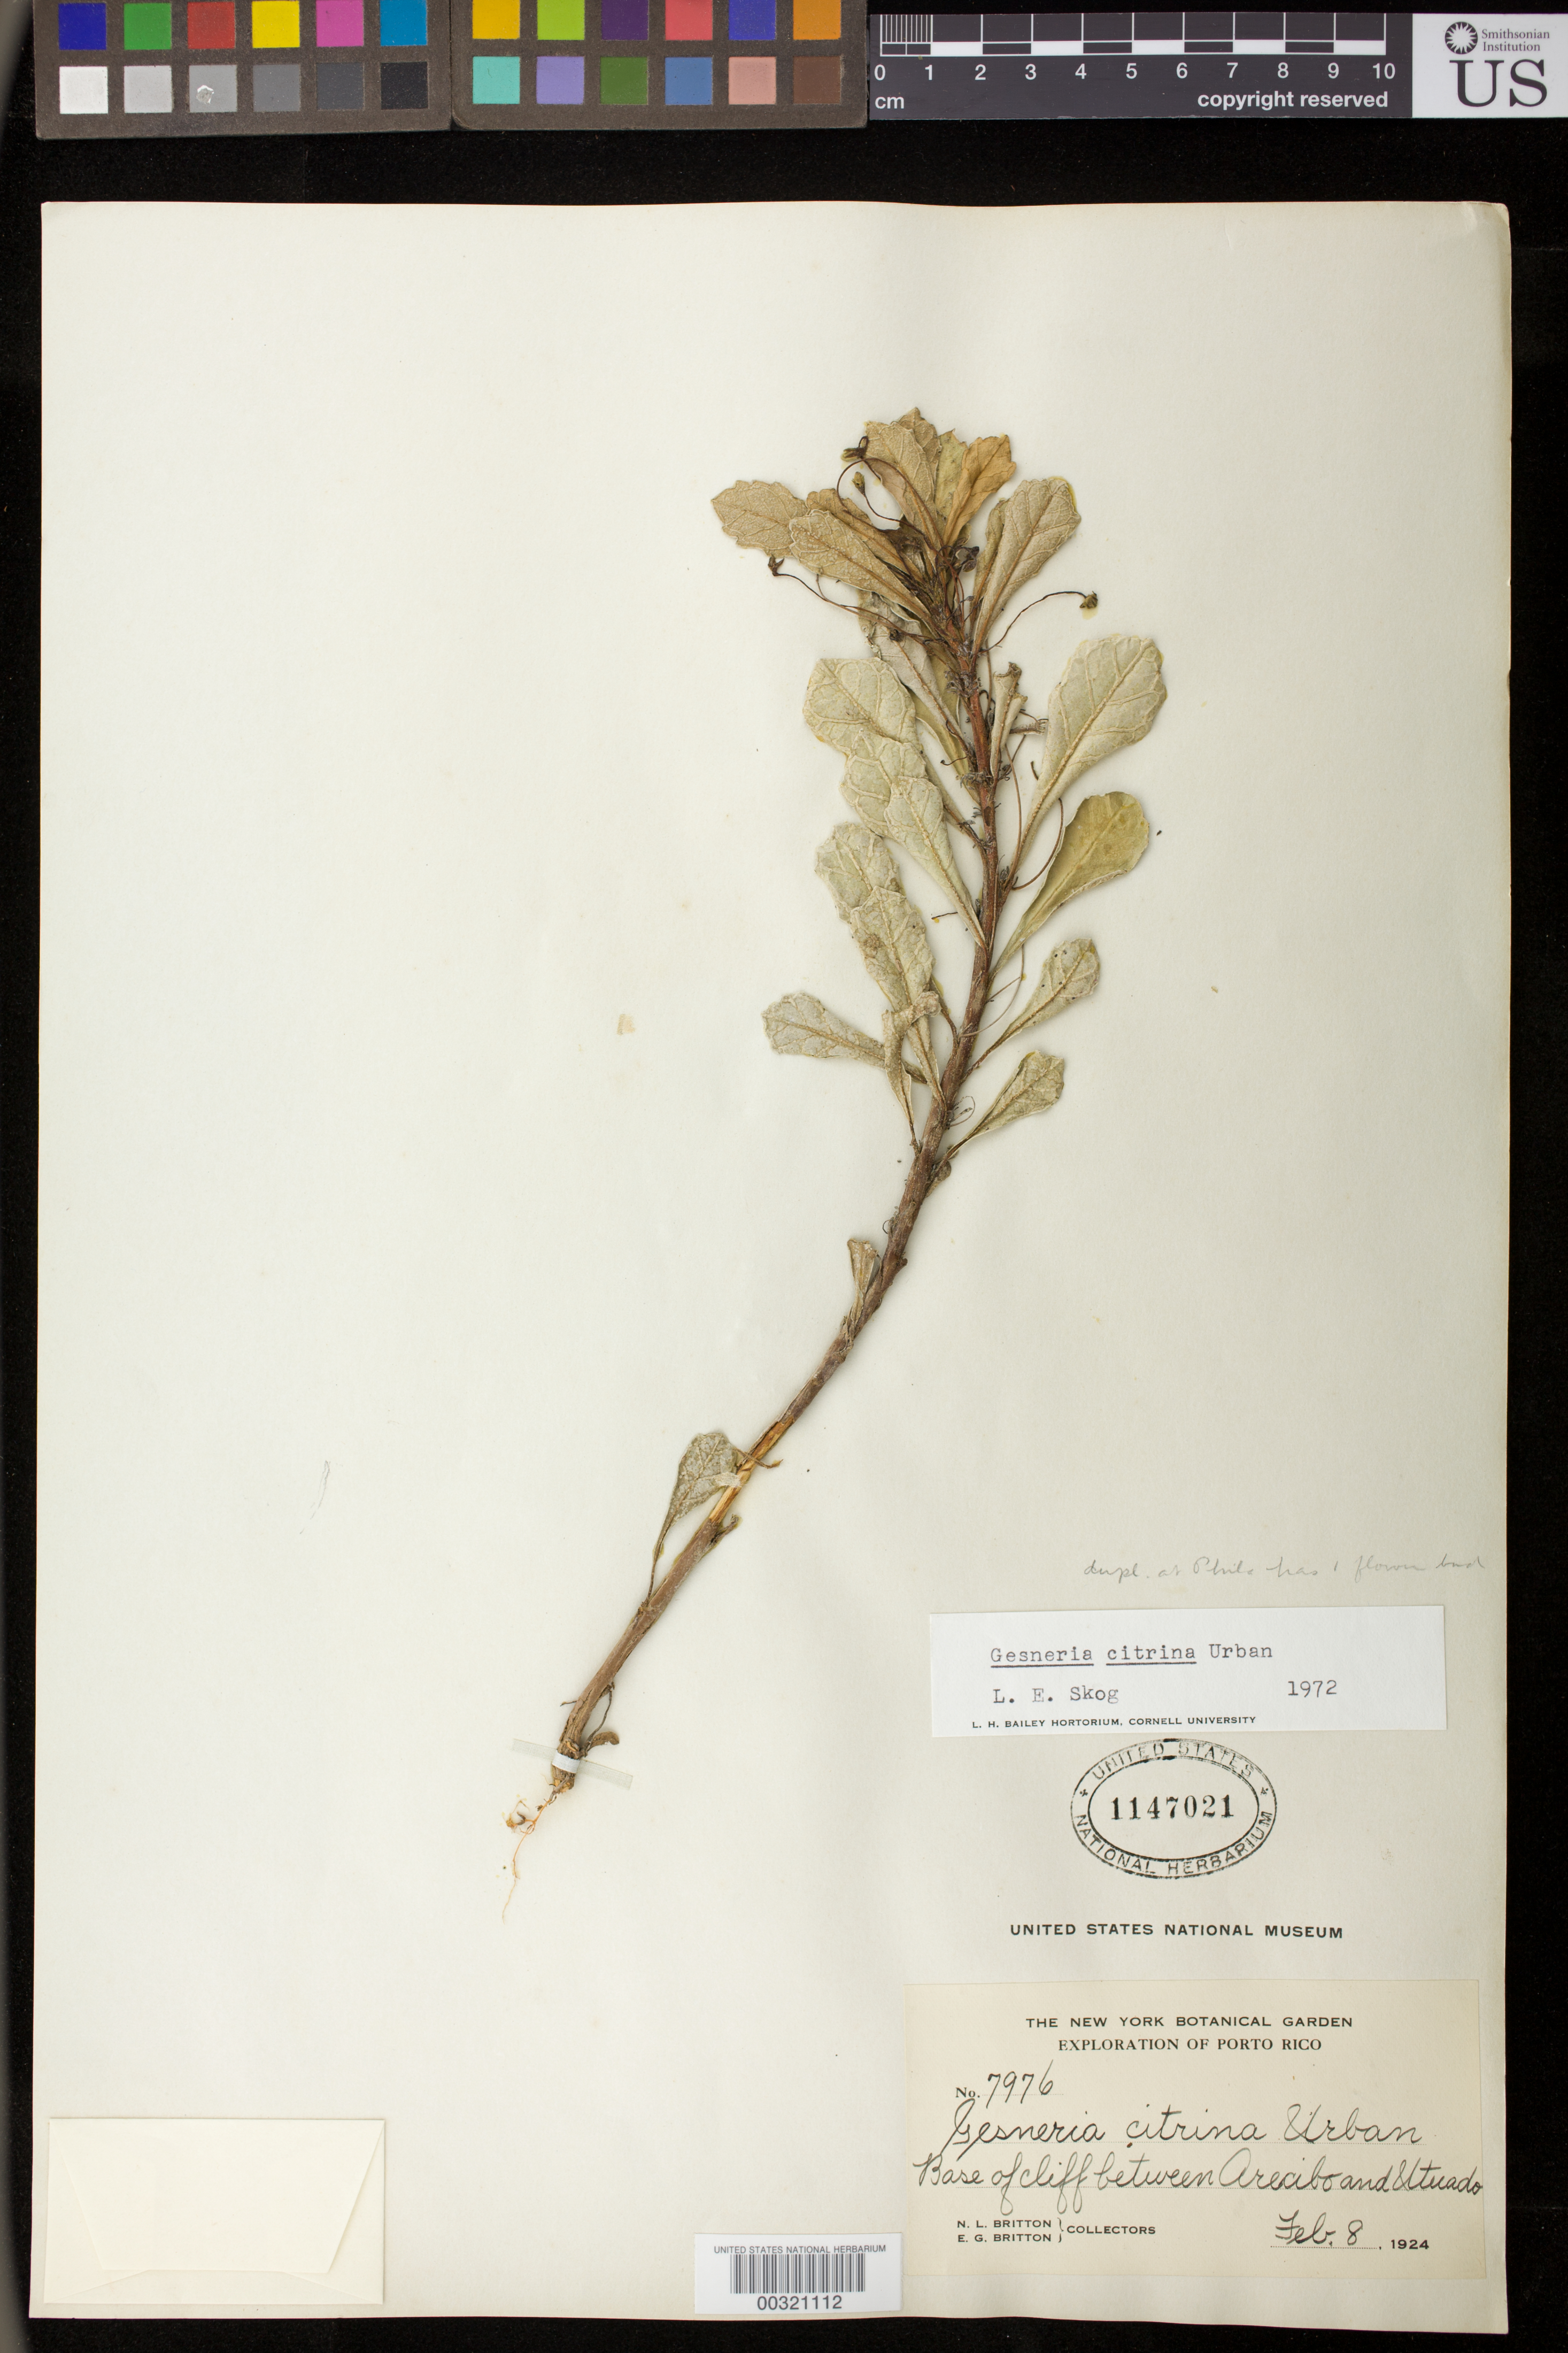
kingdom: Plantae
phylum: Tracheophyta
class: Magnoliopsida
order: Lamiales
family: Gesneriaceae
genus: Gesneria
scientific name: Gesneria citrina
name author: Urb.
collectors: N. Britton & E. G. Britton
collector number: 7976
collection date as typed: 08 Feb 1924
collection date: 1924-02-08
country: Puerto Rico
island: Puerto Rico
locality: Between Arecibo and Utuado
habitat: Base of cliff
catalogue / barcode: US 1147021